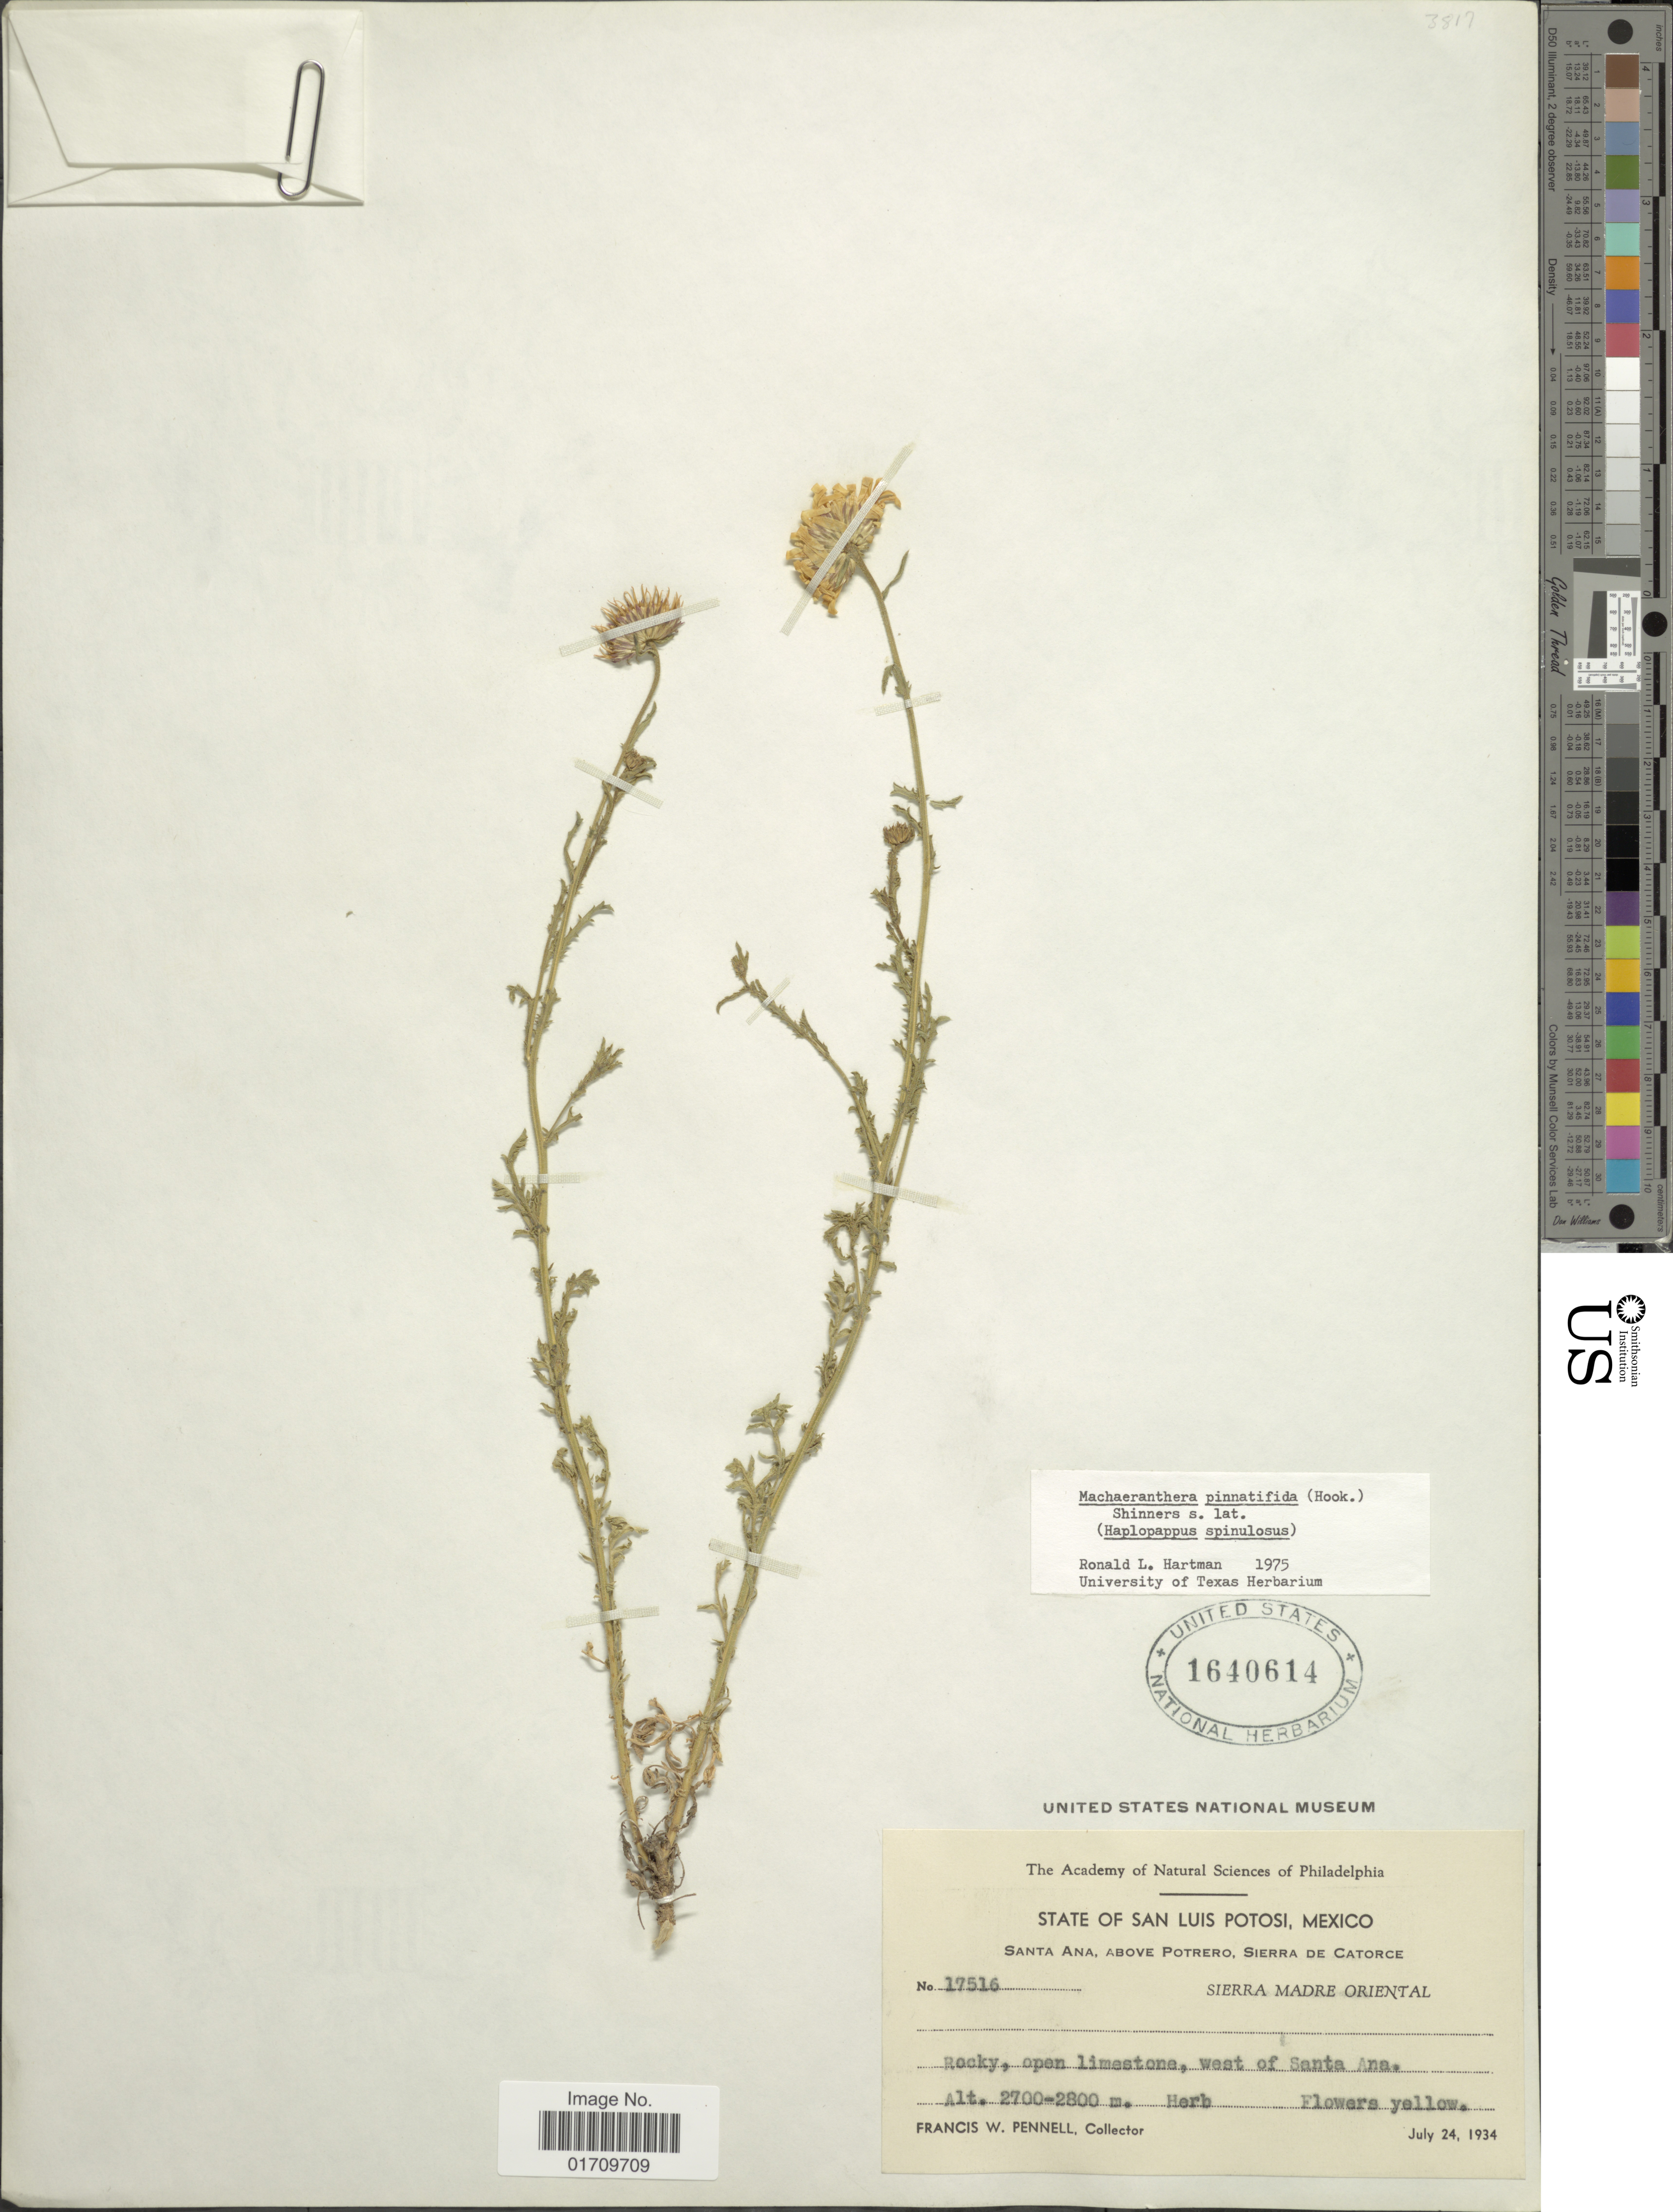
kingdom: Plantae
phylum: Tracheophyta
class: Magnoliopsida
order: Asterales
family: Asteraceae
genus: Machaeranthera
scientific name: Machaeranthera pinnatifida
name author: (Hook.) Shinners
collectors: F. W. Pennell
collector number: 17516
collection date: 1934-07-24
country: Mexico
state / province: San Luis Potosí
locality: Santa Ana, above Potrero, Sierra de Catorce, Sierra Madre Oriental, west of Santa Ana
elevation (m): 2700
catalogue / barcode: US 1640614